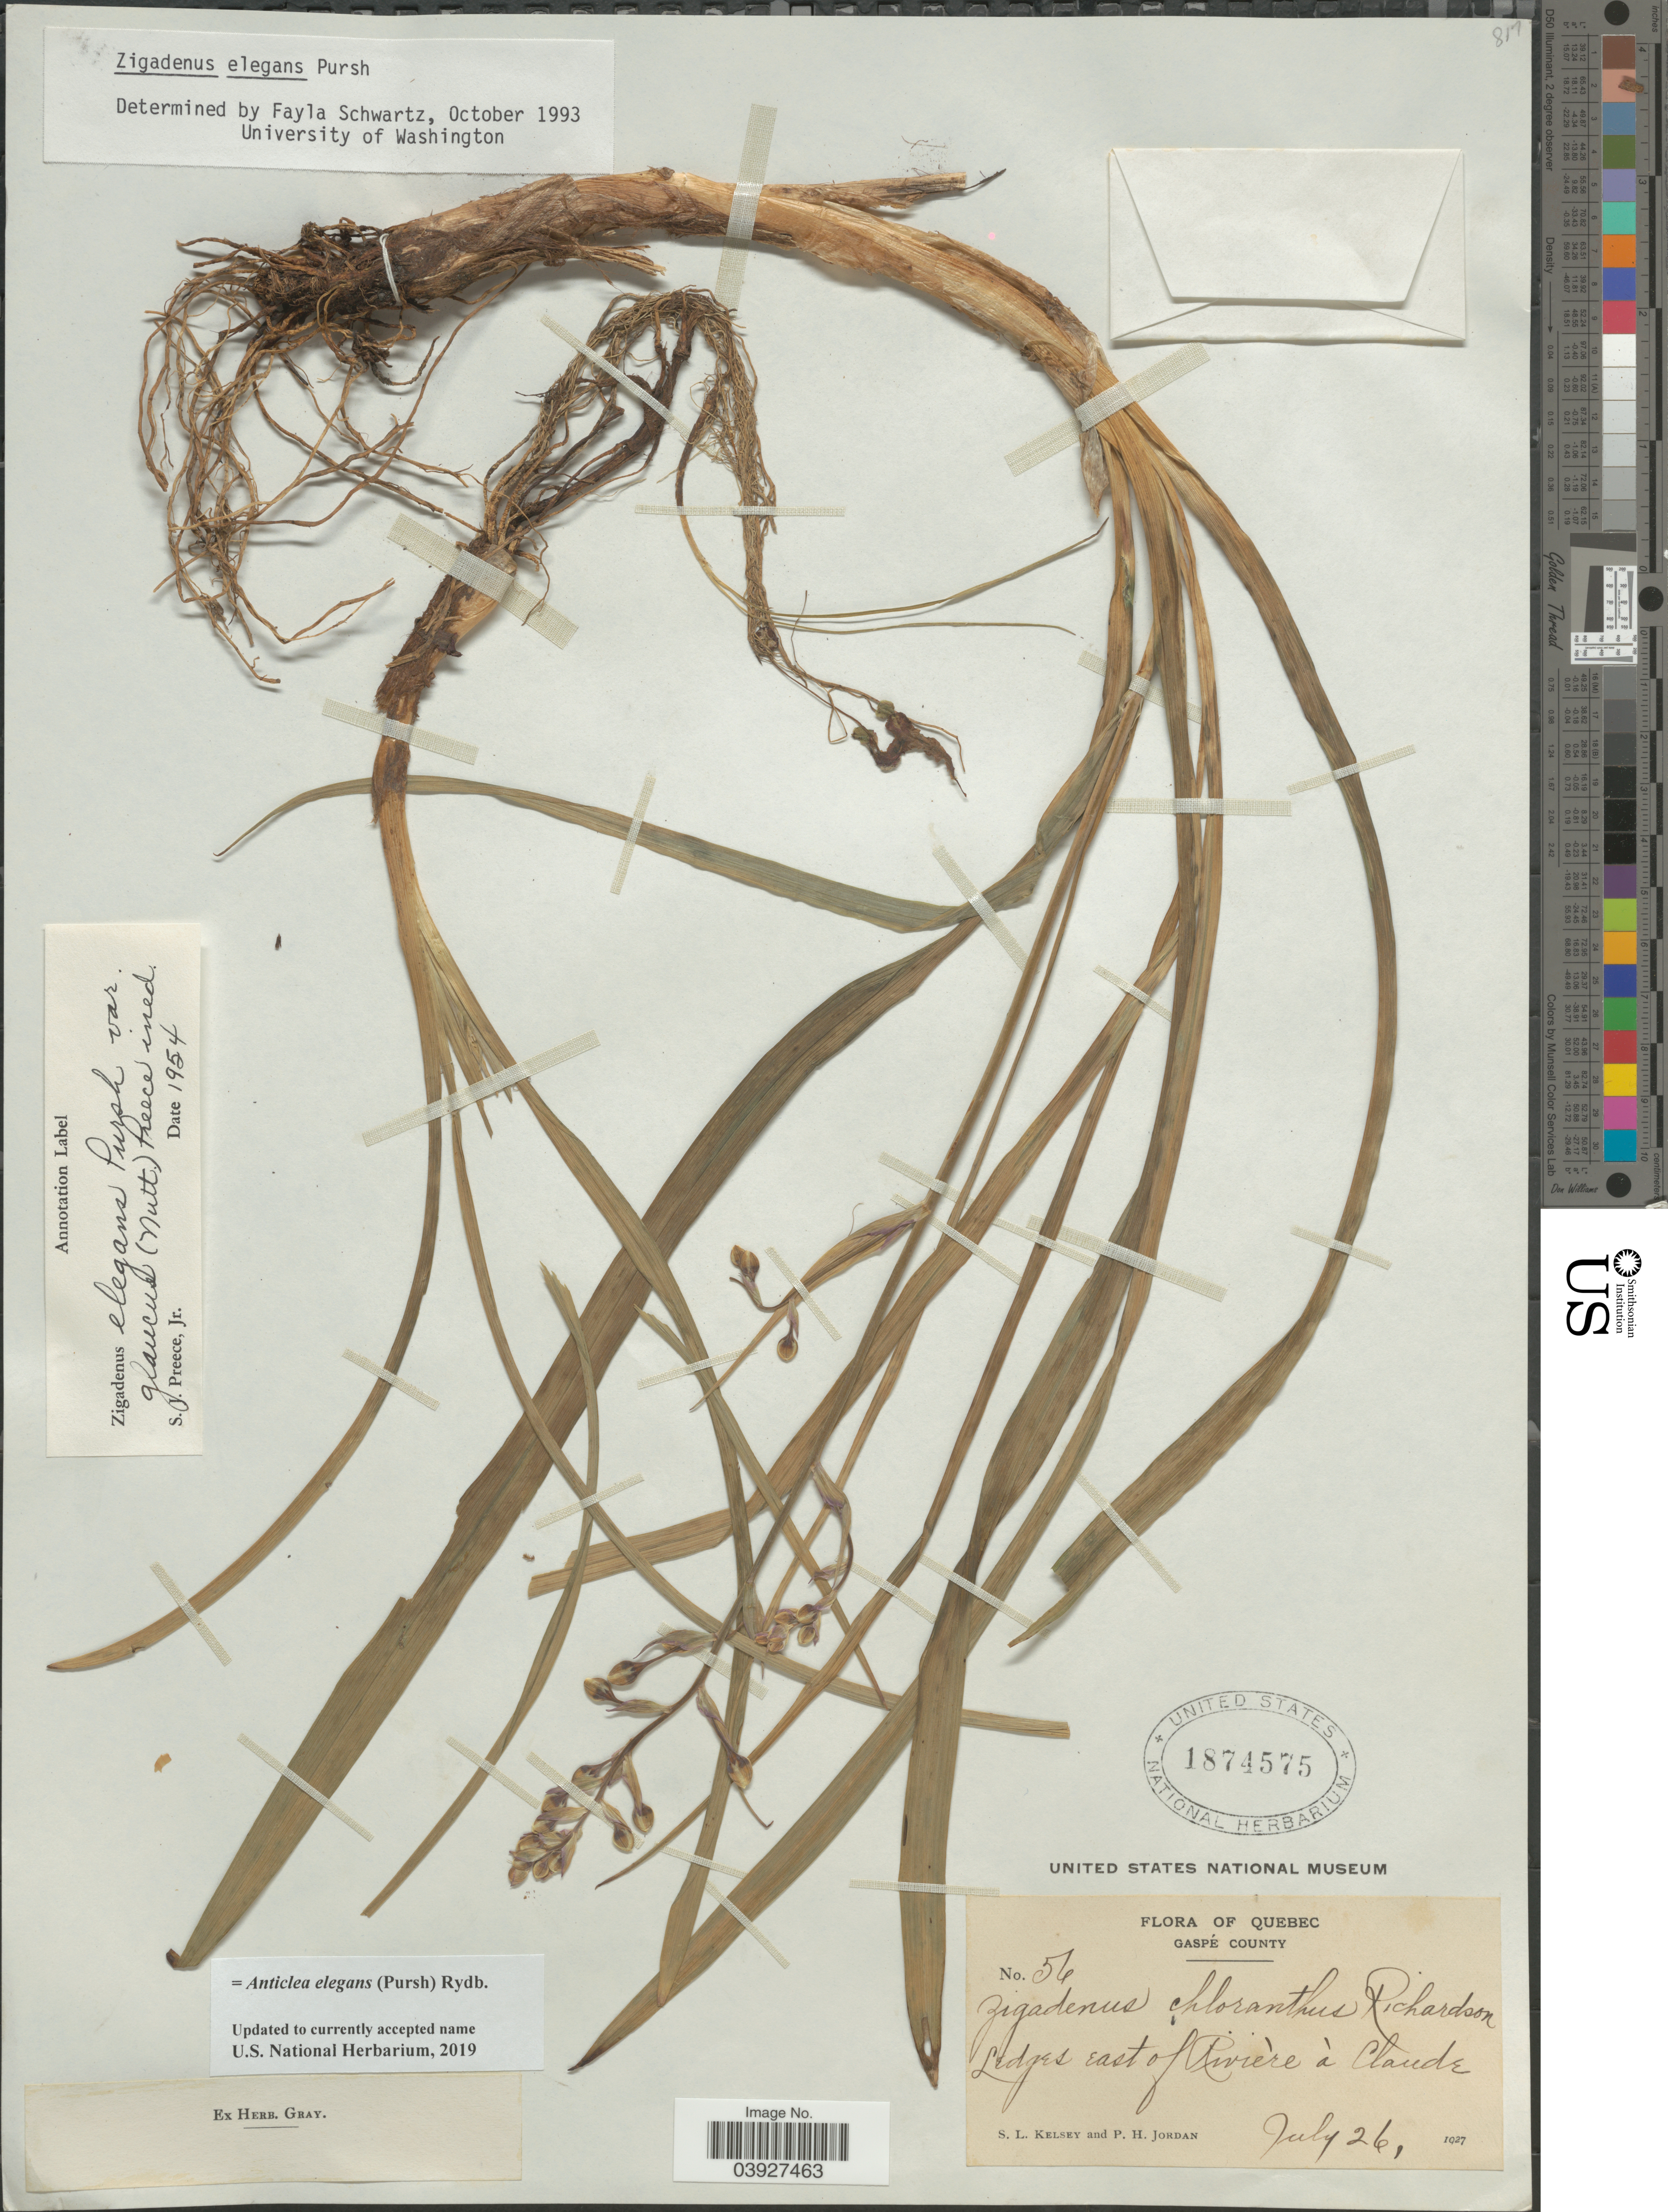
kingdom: Plantae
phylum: Tracheophyta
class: Liliopsida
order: Liliales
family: Melanthiaceae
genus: Anticlea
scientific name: Anticlea elegans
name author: (Pursh) Rydb.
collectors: S. Kelsey & P. Jordan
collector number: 56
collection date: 1927-07-26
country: Canada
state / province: Quebec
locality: Gaspé County. Ledges East of Rivière à Claude.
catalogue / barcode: US 1874575